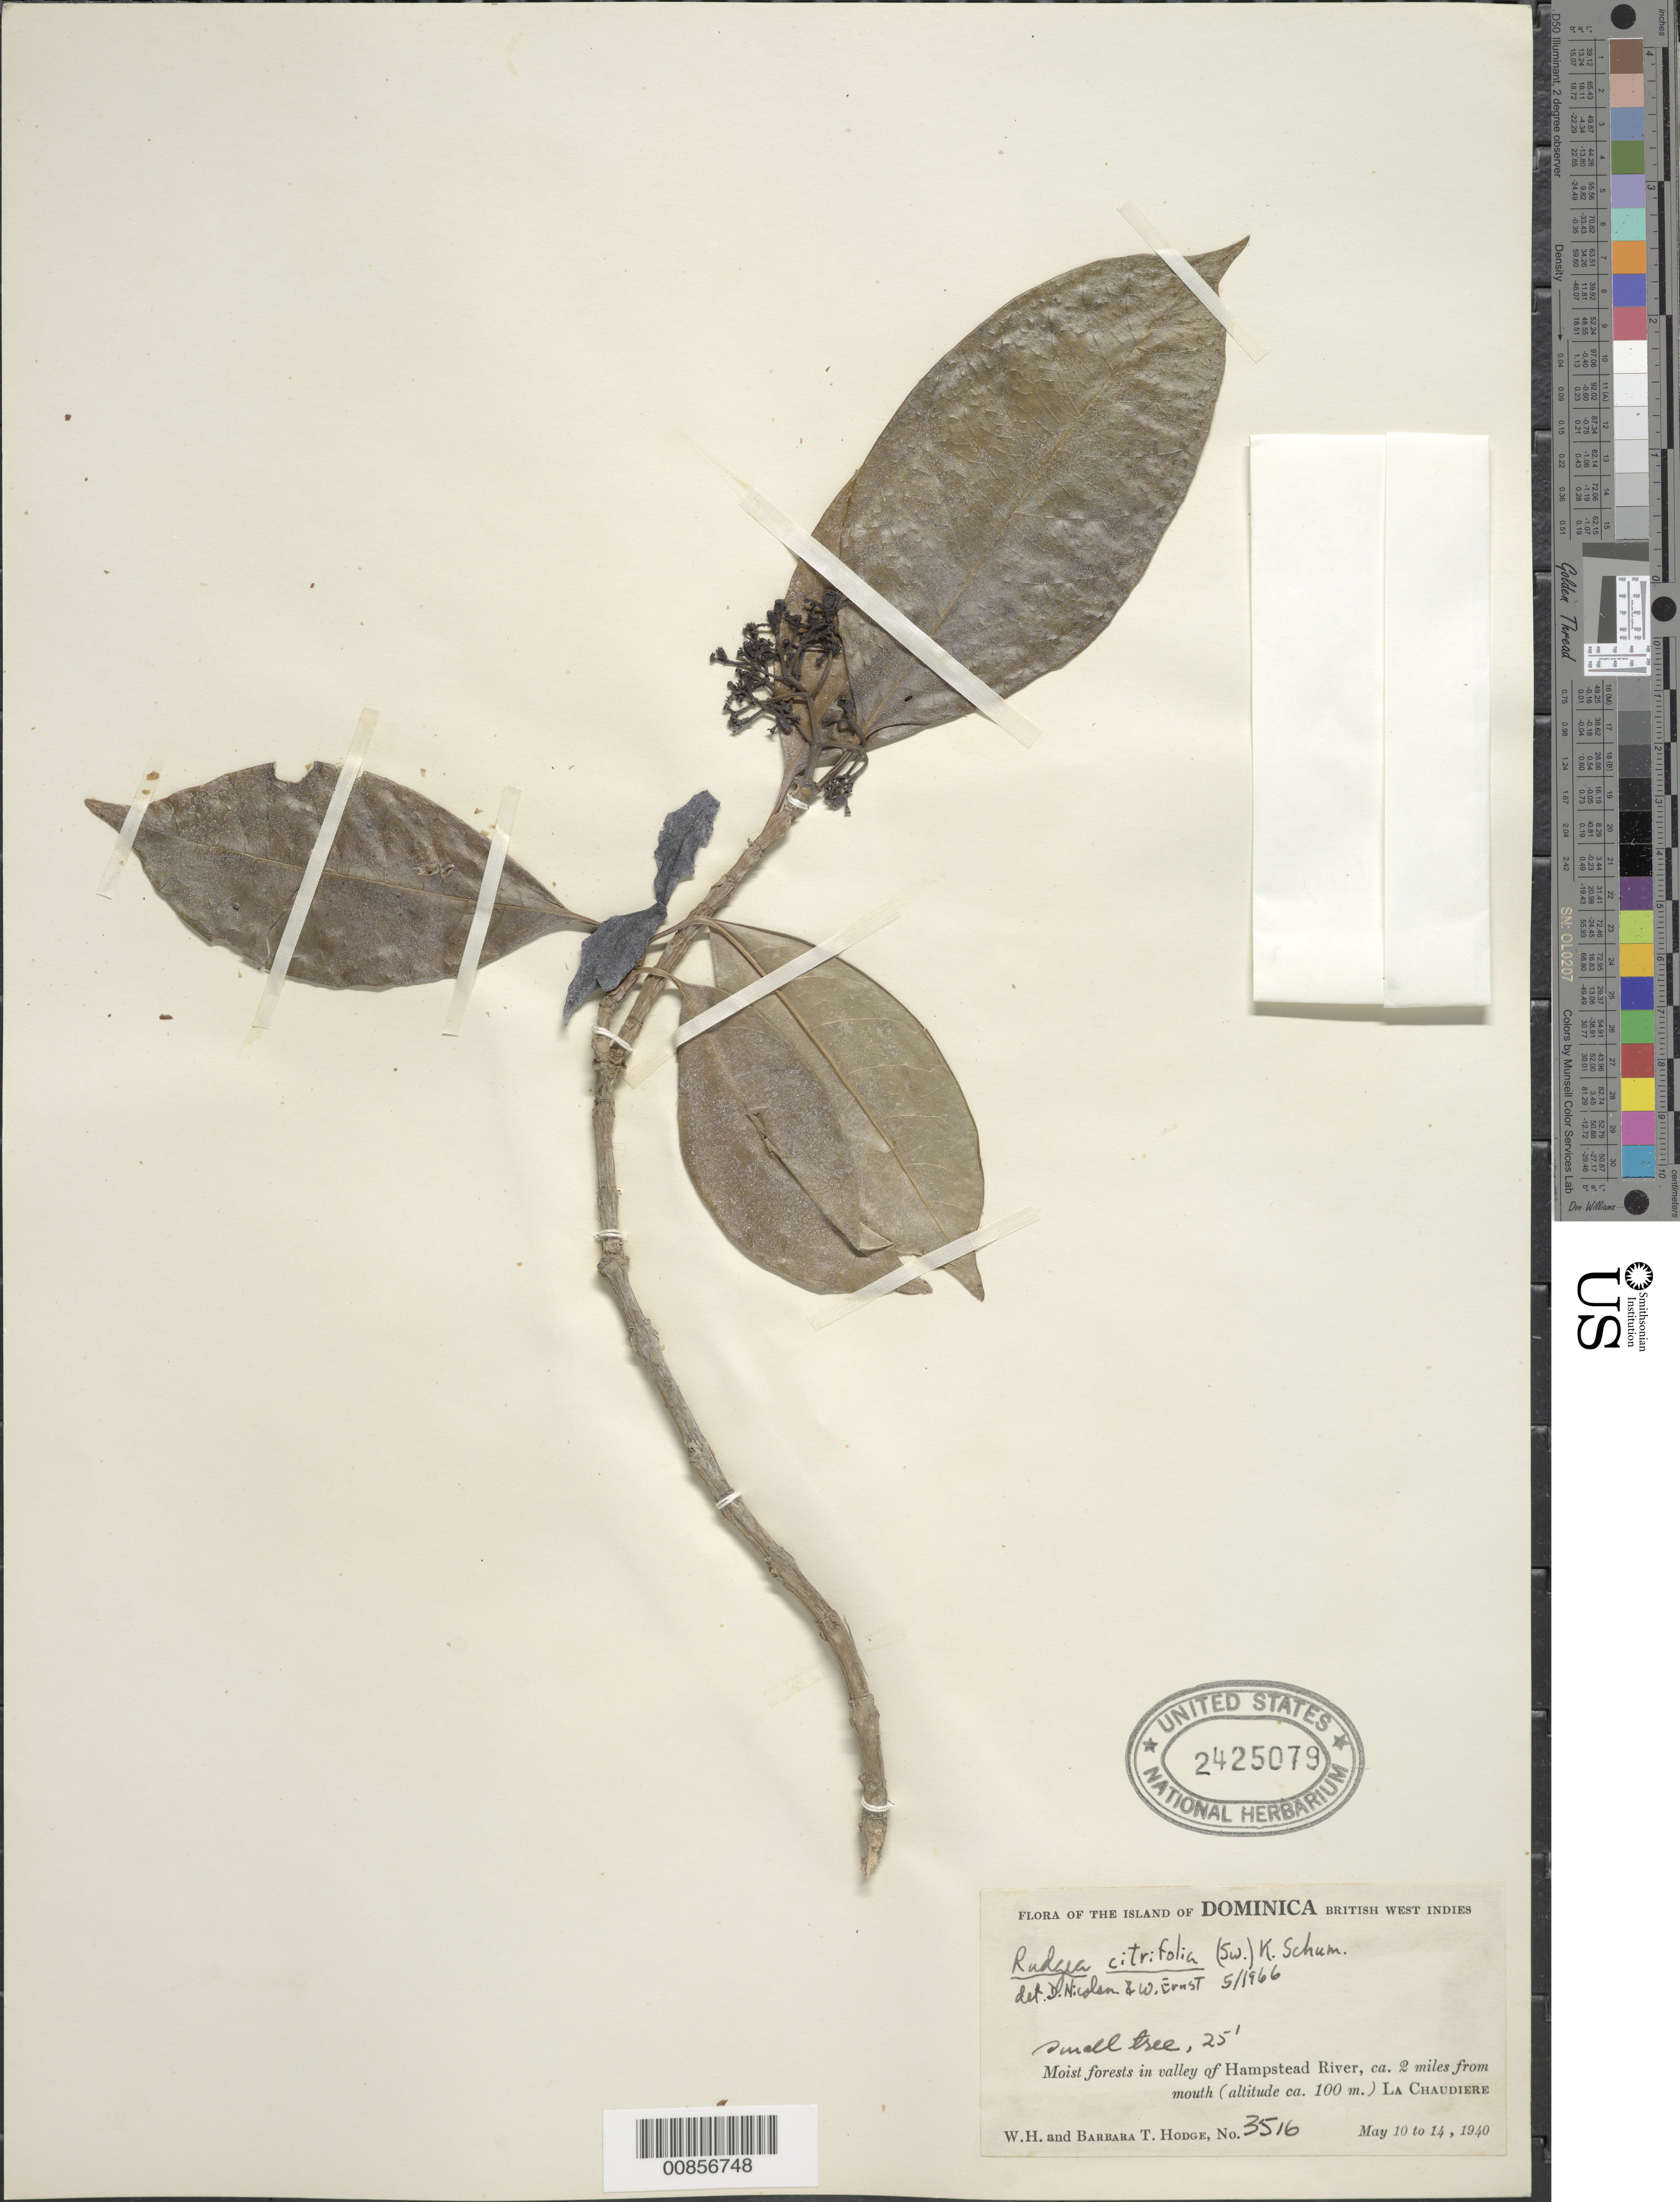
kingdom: Plantae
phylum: Tracheophyta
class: Magnoliopsida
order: Gentianales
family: Rubiaceae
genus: Rudgea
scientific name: Rudgea citrifolia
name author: (Sw.) K. Schum.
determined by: Nicolson, Dan H.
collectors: W. Hodge & B. Hodge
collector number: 3516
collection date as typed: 10 May 1940 to 14 May 1940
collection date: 1940-05-10/1940-05-14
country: Dominica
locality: Forests in valley of Hampstead River, c. 2 miles from mouth. La Chaudiere.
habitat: Moist forests in river valley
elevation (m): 100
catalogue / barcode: US 2425079